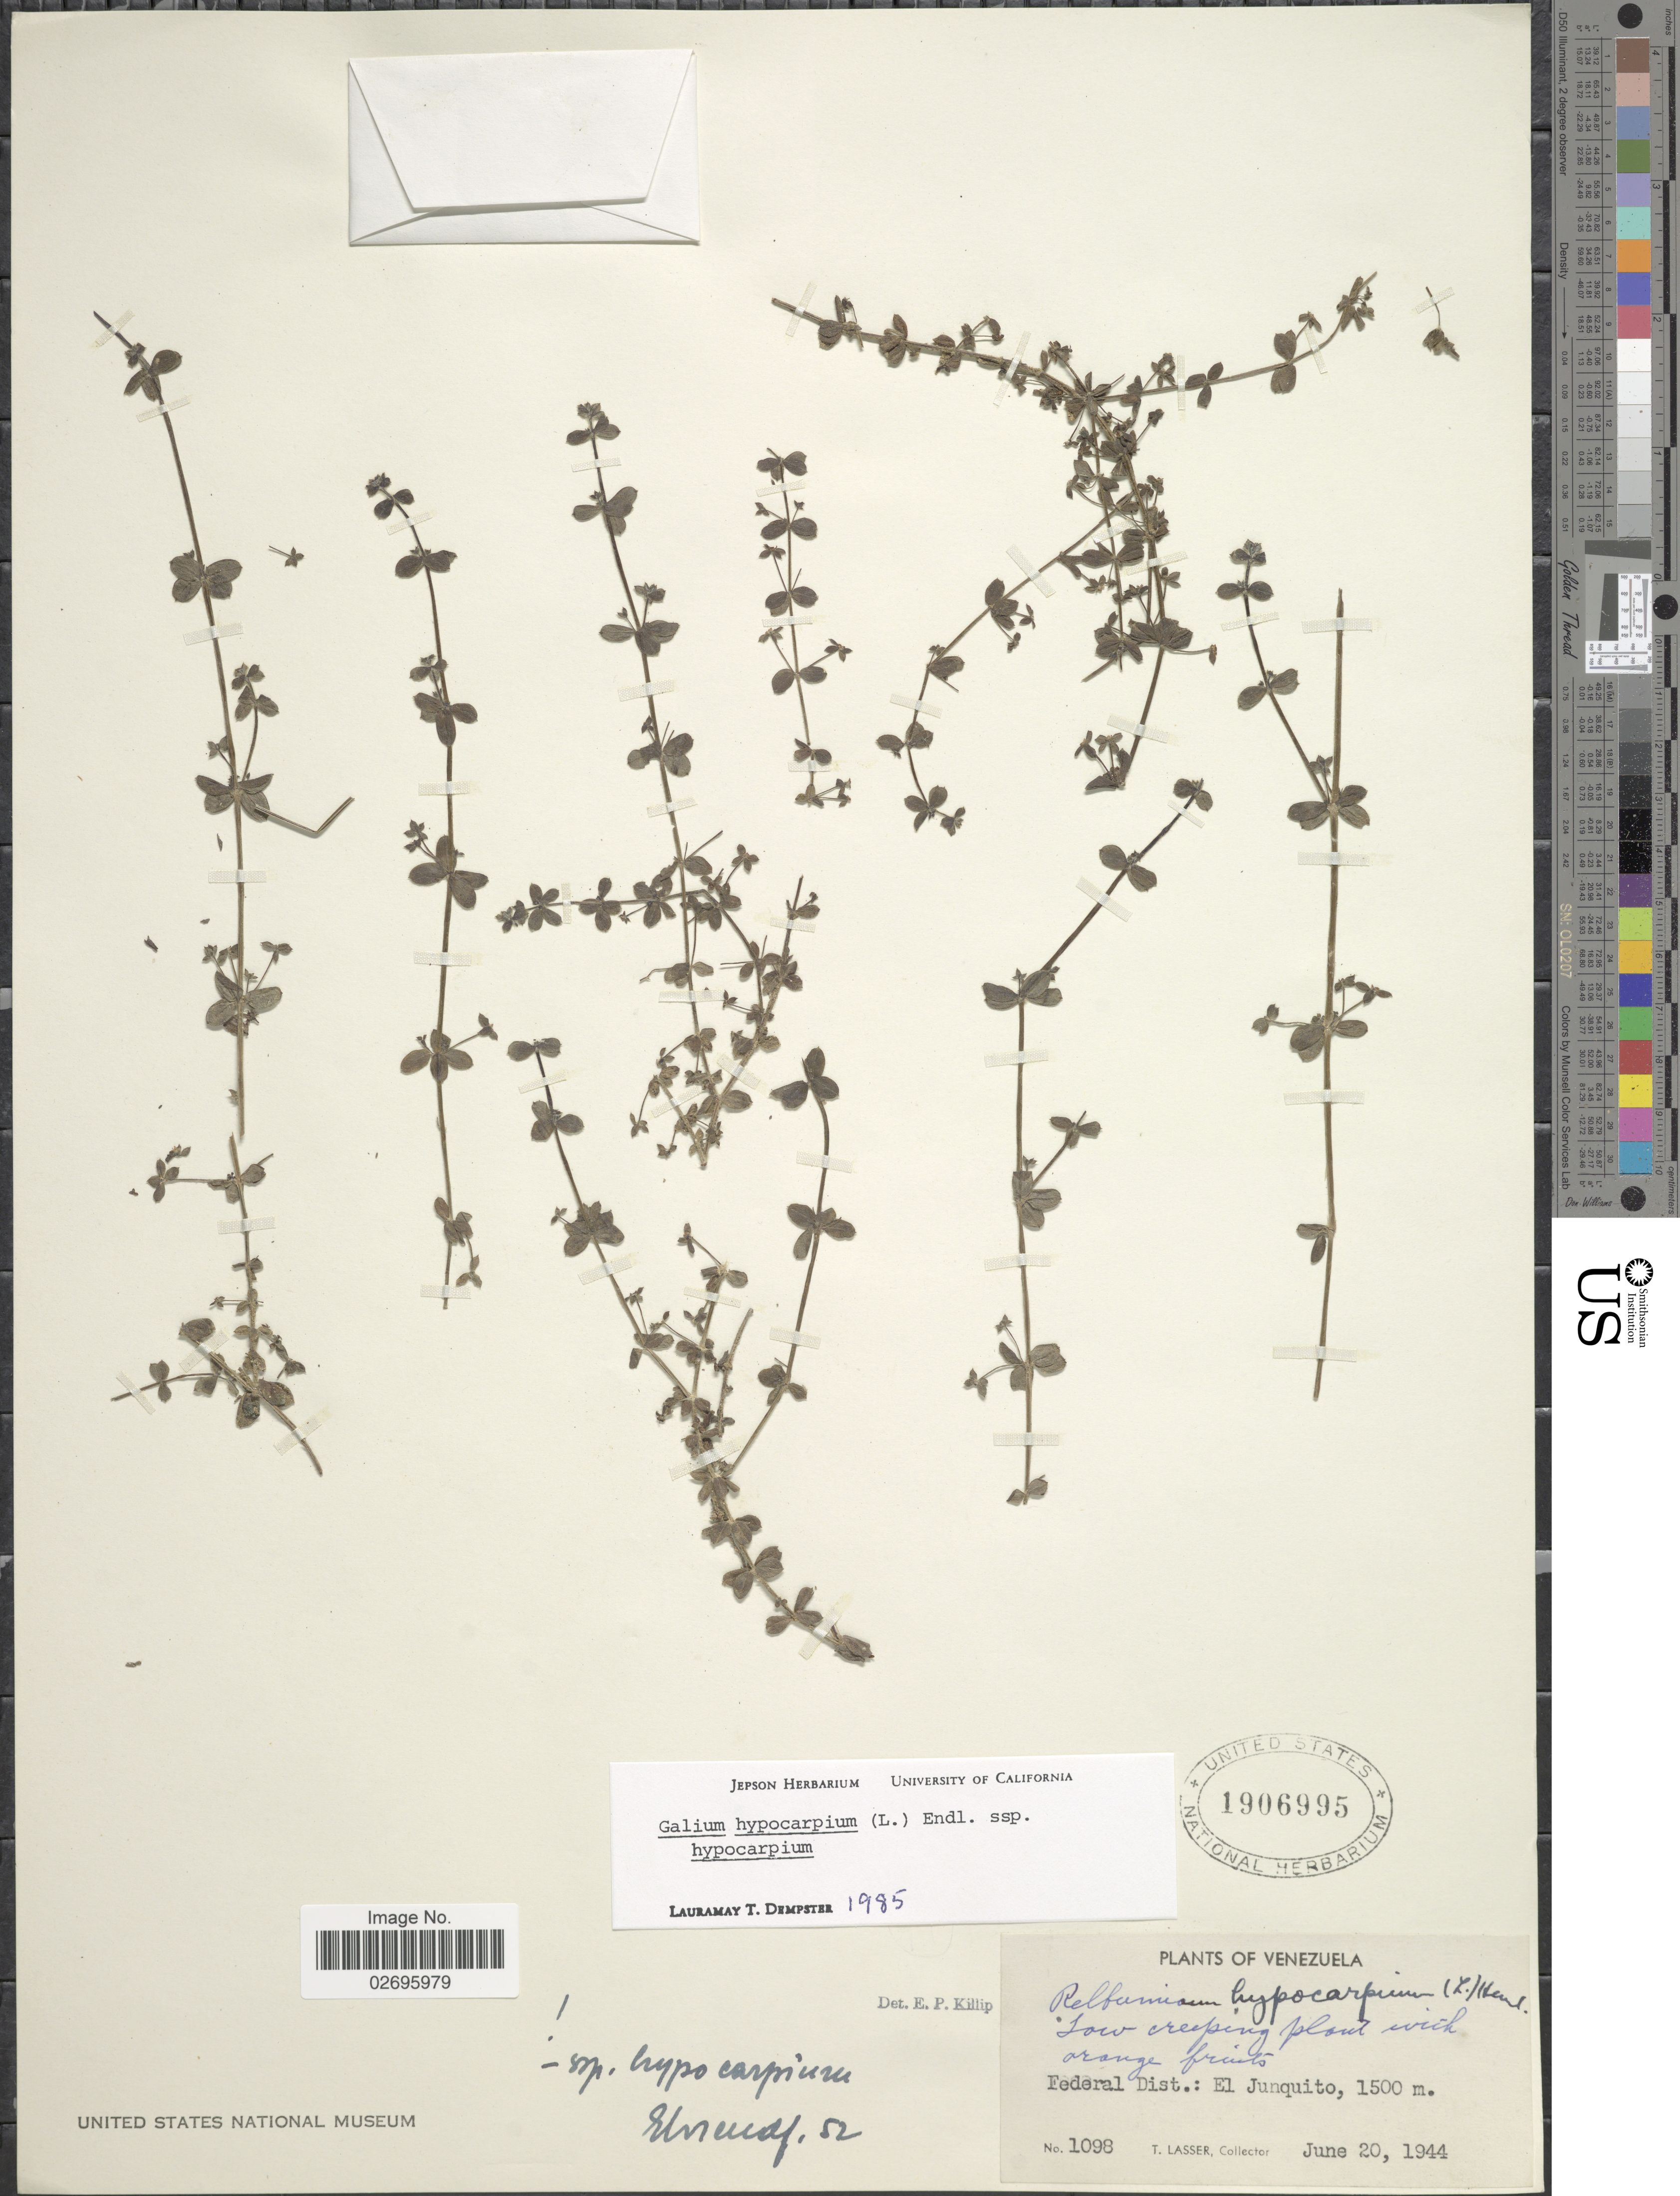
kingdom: Plantae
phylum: Tracheophyta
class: Magnoliopsida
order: Gentianales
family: Rubiaceae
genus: Galium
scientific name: Galium hypocarpium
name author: (L.) Endl. ex Griseb.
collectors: T. Lasser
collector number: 1098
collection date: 1944-06-20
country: Venezuela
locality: Federal Dist: El Junquito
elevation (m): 1500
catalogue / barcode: US 1906995